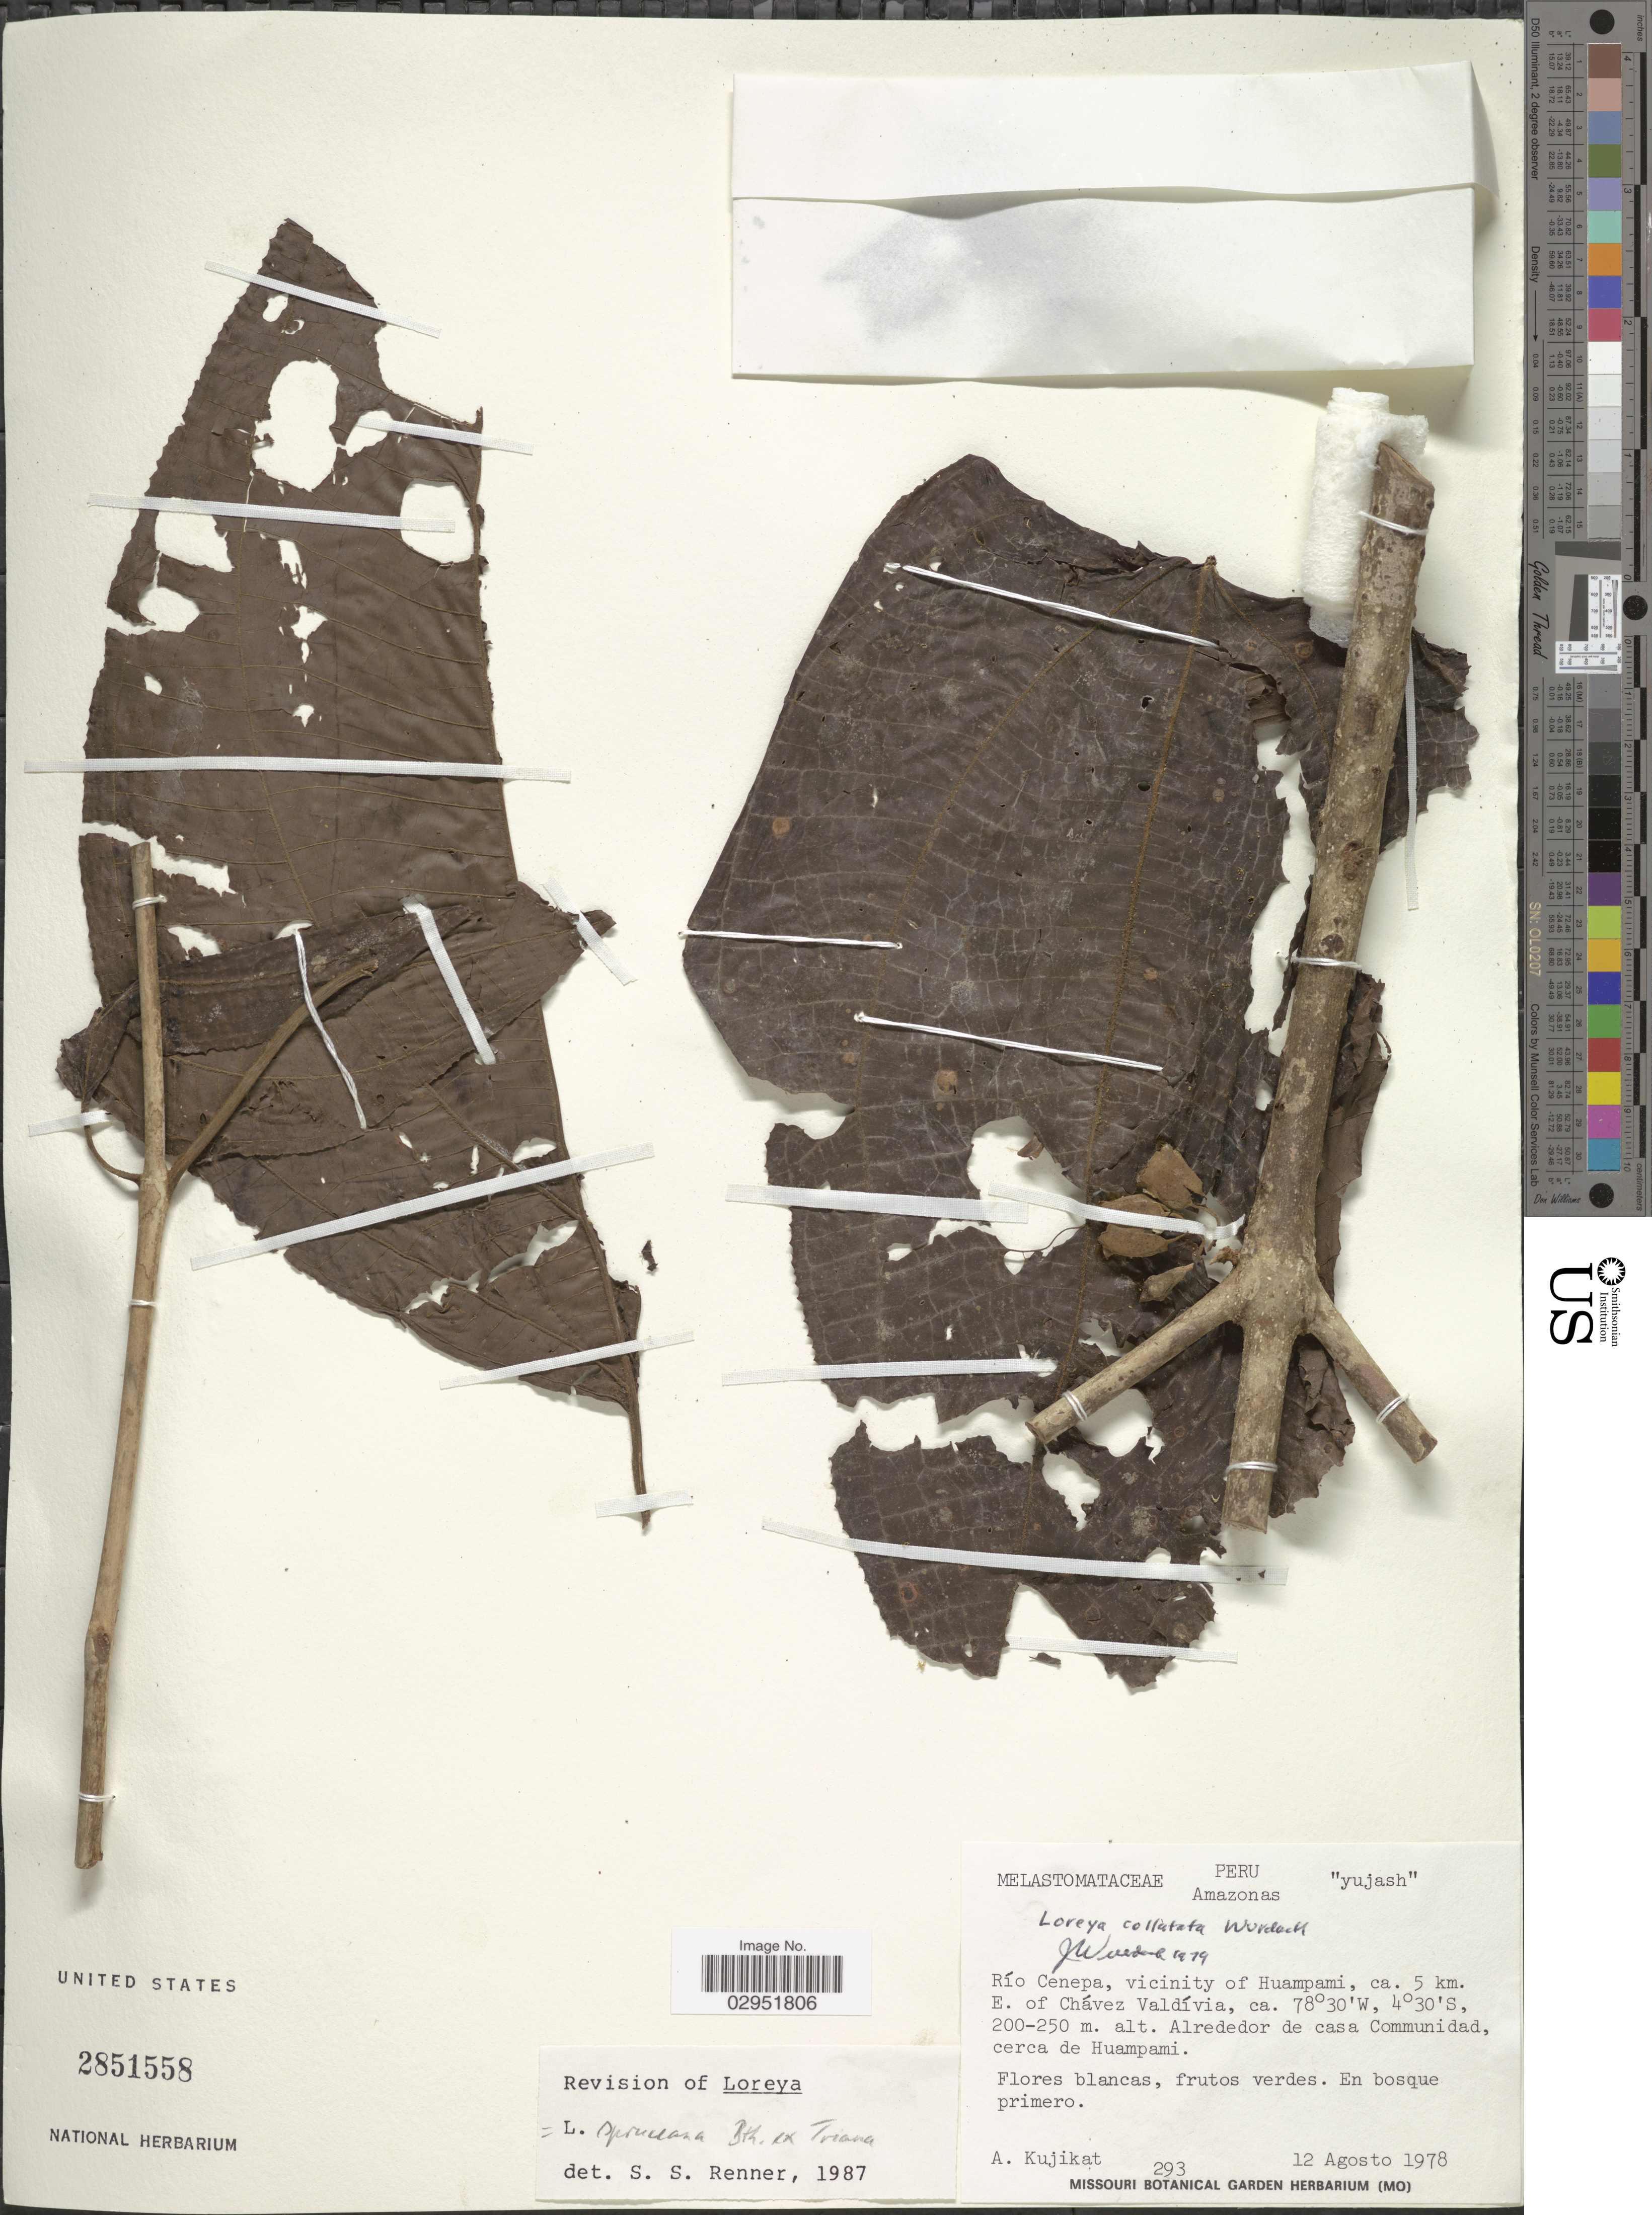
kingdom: Plantae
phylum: Tracheophyta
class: Magnoliopsida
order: Myrtales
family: Melastomataceae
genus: Bellucia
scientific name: Bellucia spruceana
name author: (Triana) J.F. Macbr.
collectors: A. Kujikat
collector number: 293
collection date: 1978-08-12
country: Peru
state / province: Amazonas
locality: Río Cenepa, vicinity of Huampami, ca. 5 km. E. of Chávez Valdívia. Alrededor de casa Communidad, cerca de Huampami.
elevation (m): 200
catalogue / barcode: US 2851558